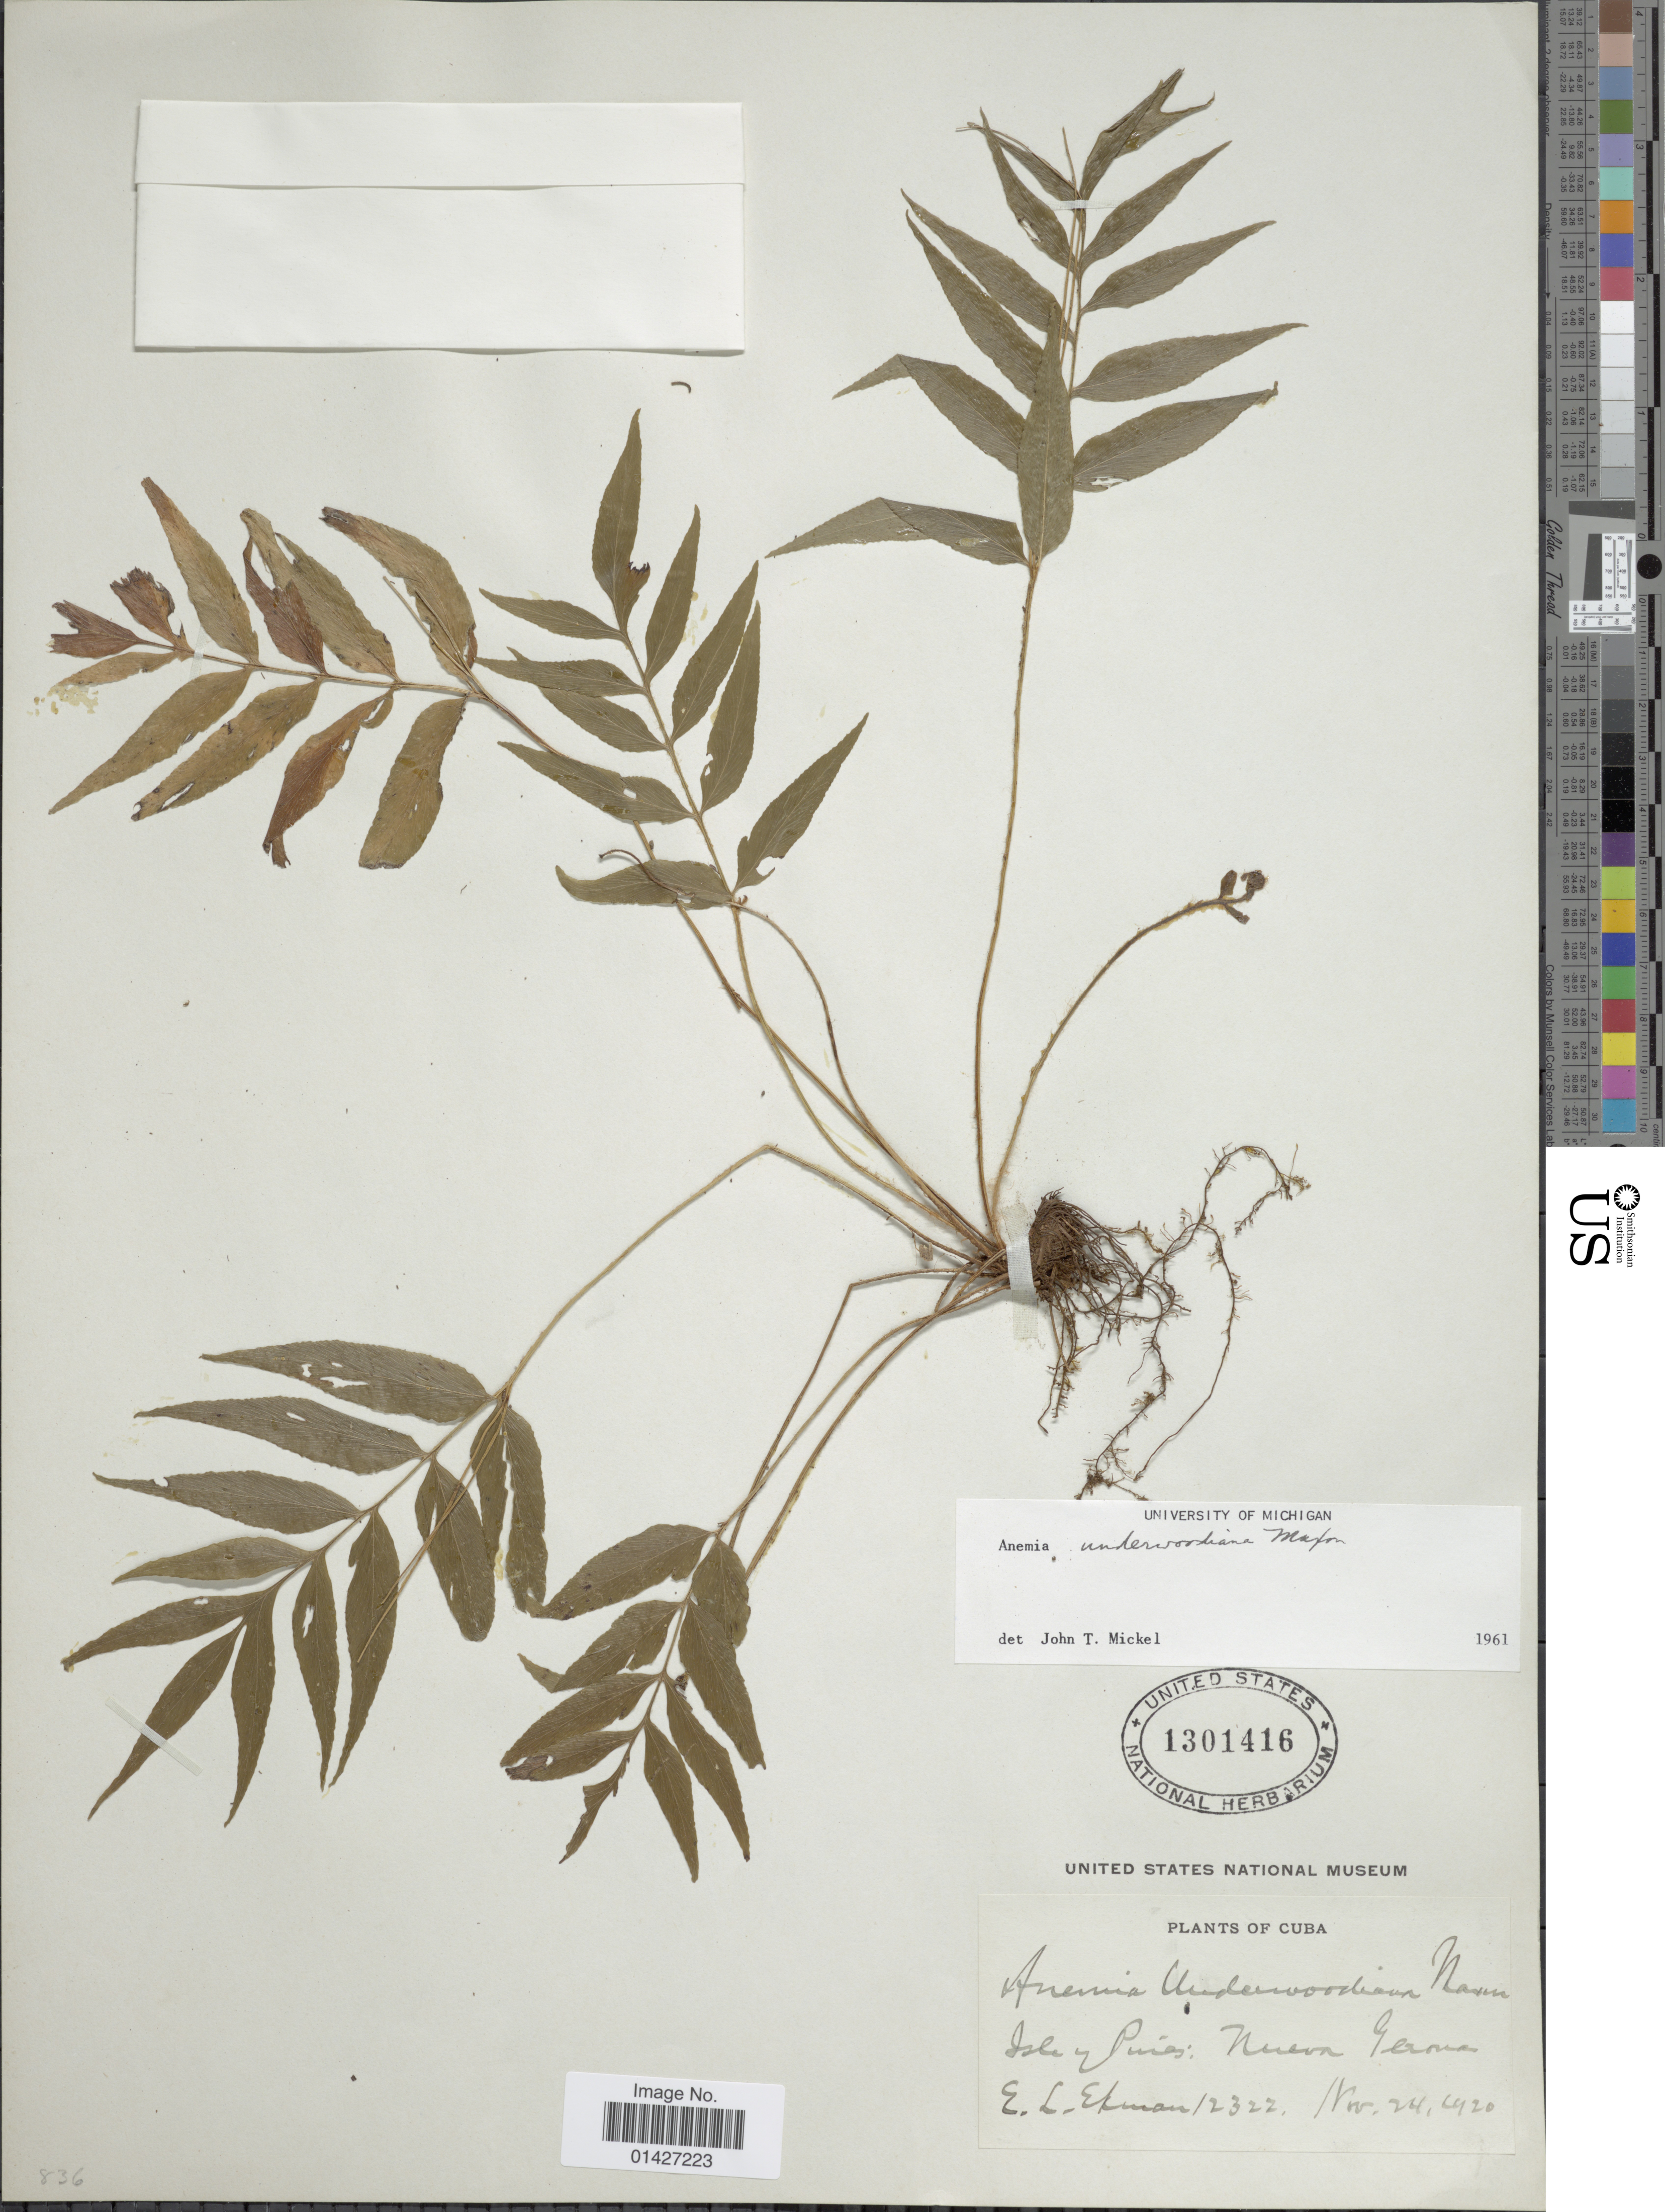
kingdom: Plantae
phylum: Tracheophyta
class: Polypodiopsida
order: Schizaeales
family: Anemiaceae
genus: Anemia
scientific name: Anemia underwoodiana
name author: Maxon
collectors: E. L. Ekman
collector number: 12311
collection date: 1920-11-24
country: Cuba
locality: Isle of Pines: Nueva Gerona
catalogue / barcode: US 1301416